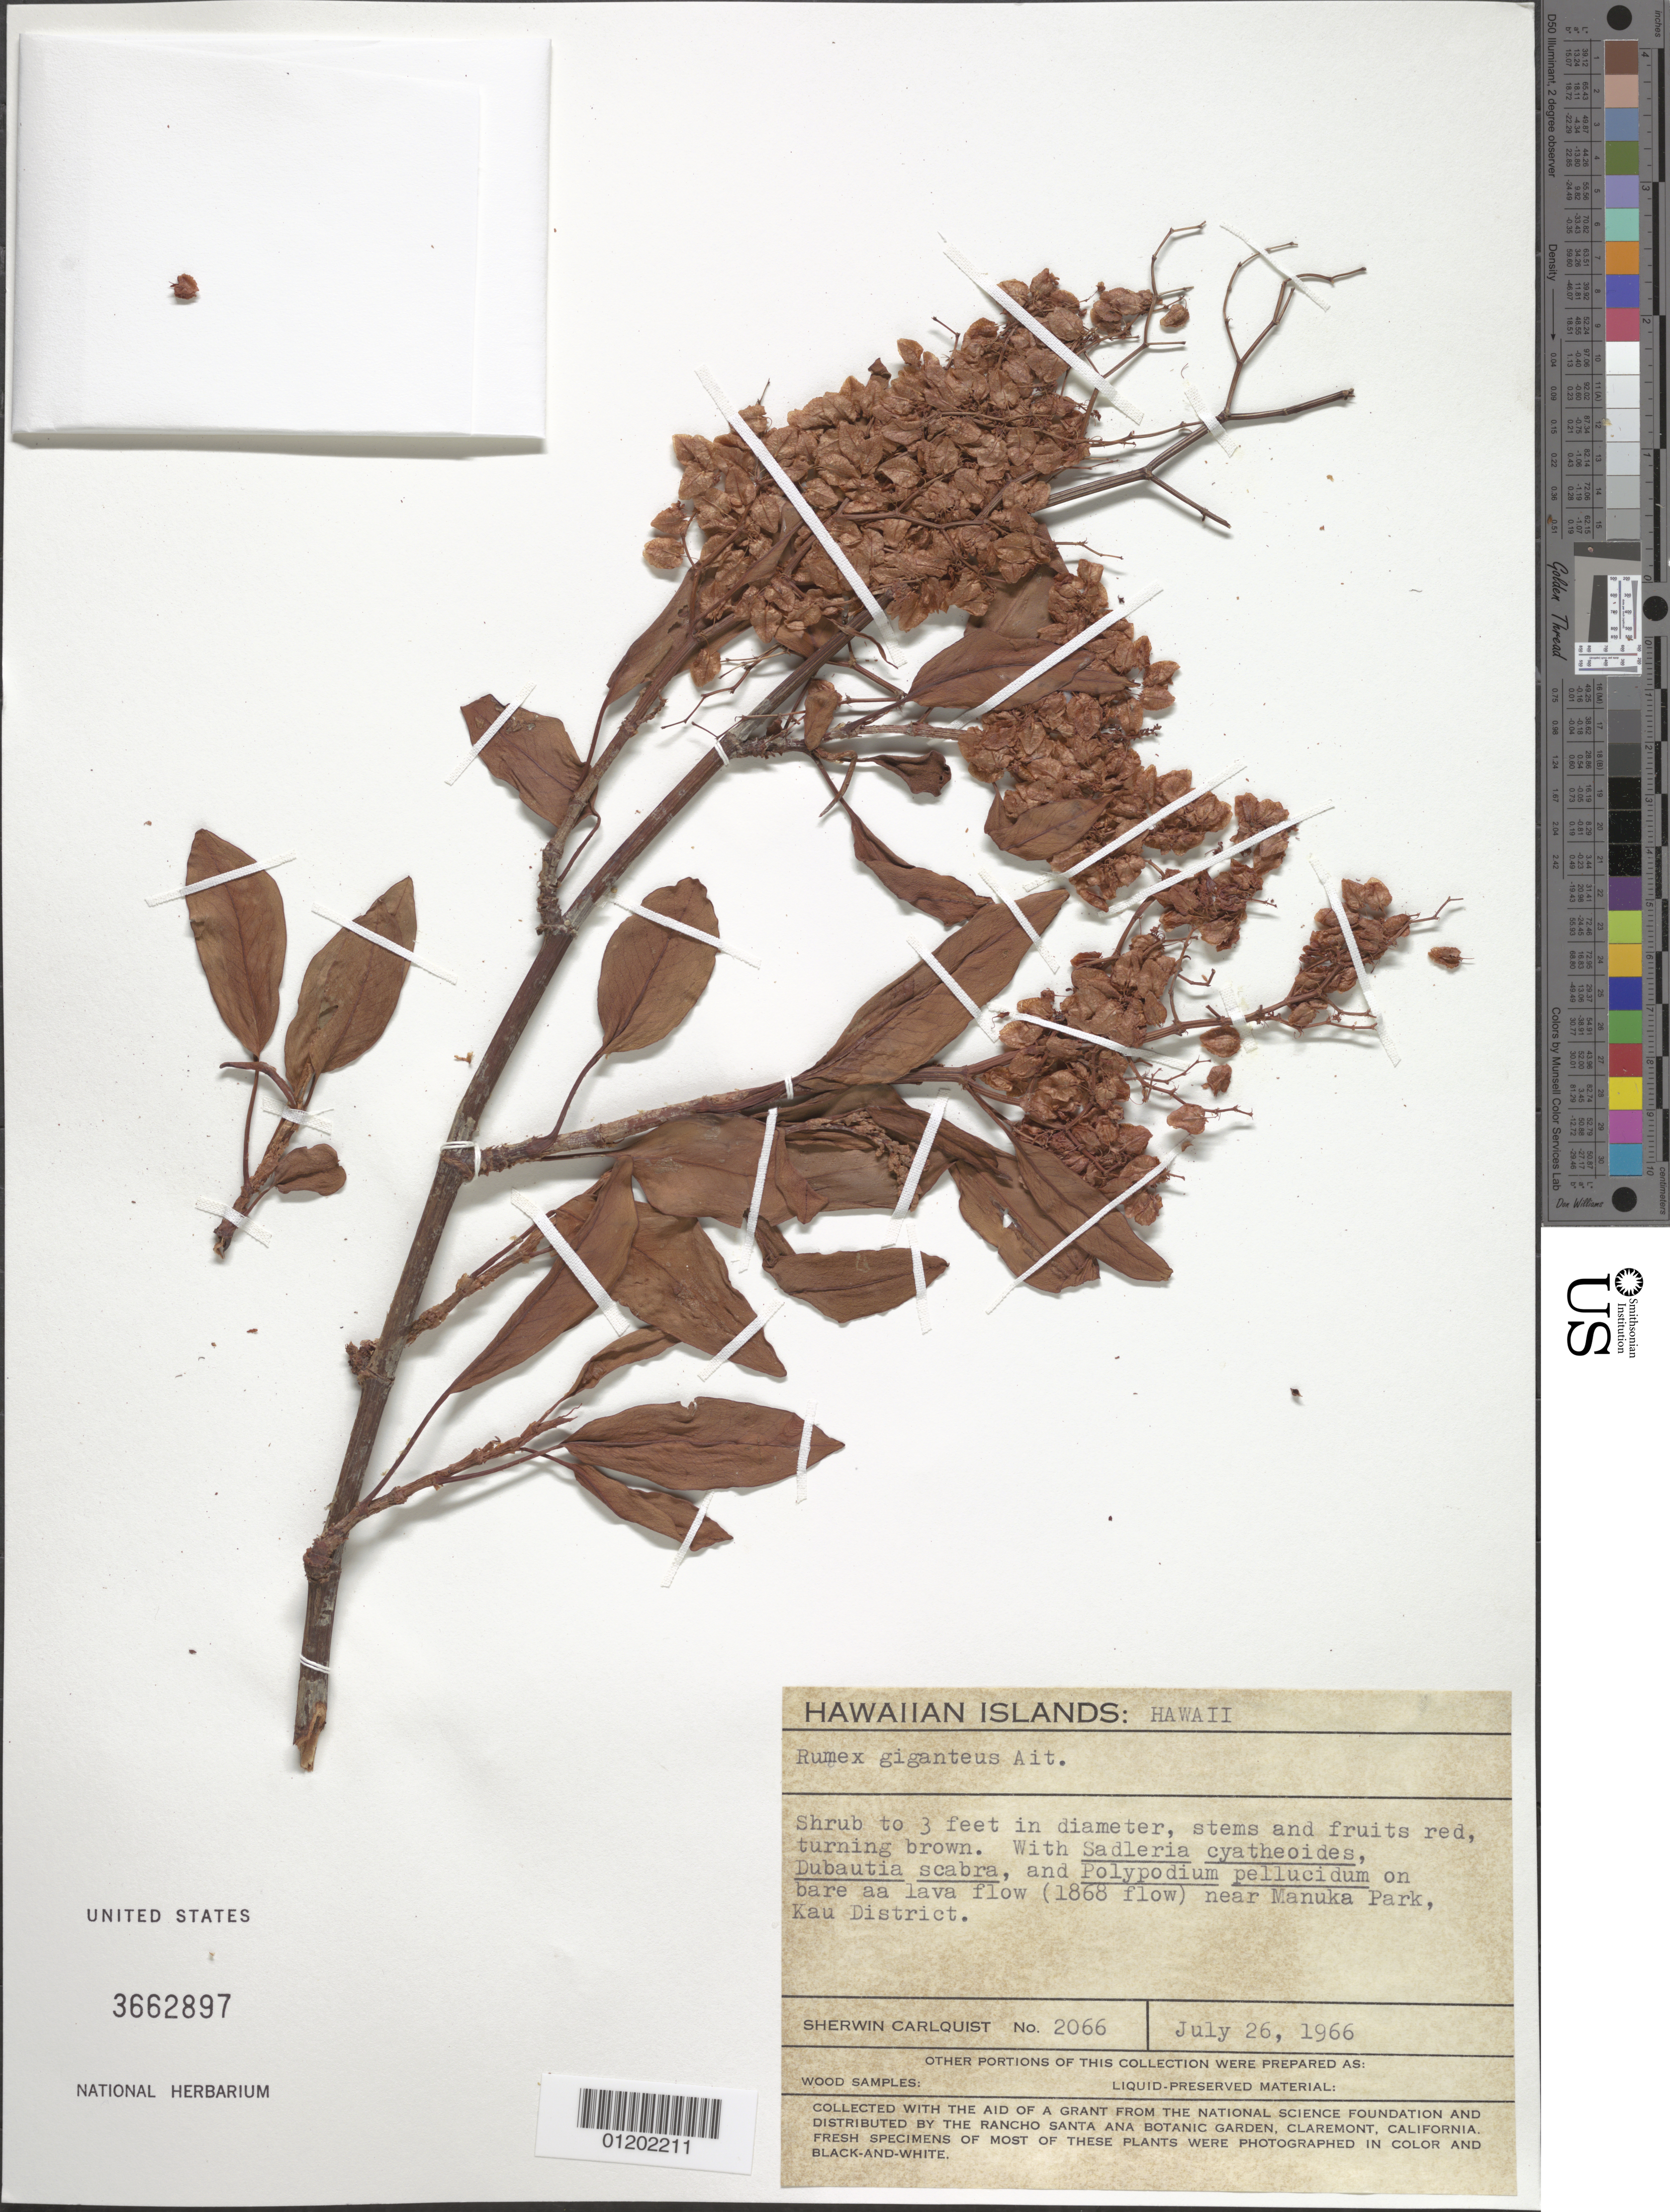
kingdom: Plantae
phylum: Tracheophyta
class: Magnoliopsida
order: Caryophyllales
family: Polygonaceae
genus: Rumex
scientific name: Rumex giganteus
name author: W.T. Aiton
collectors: S. Carlquist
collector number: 2066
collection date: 2013-07-26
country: United States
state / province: Hawaii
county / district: Hawaii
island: Hawaii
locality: Near Manuka Park, Kau District.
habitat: Bare aa lava flow (1868 flow).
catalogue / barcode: US 3662897